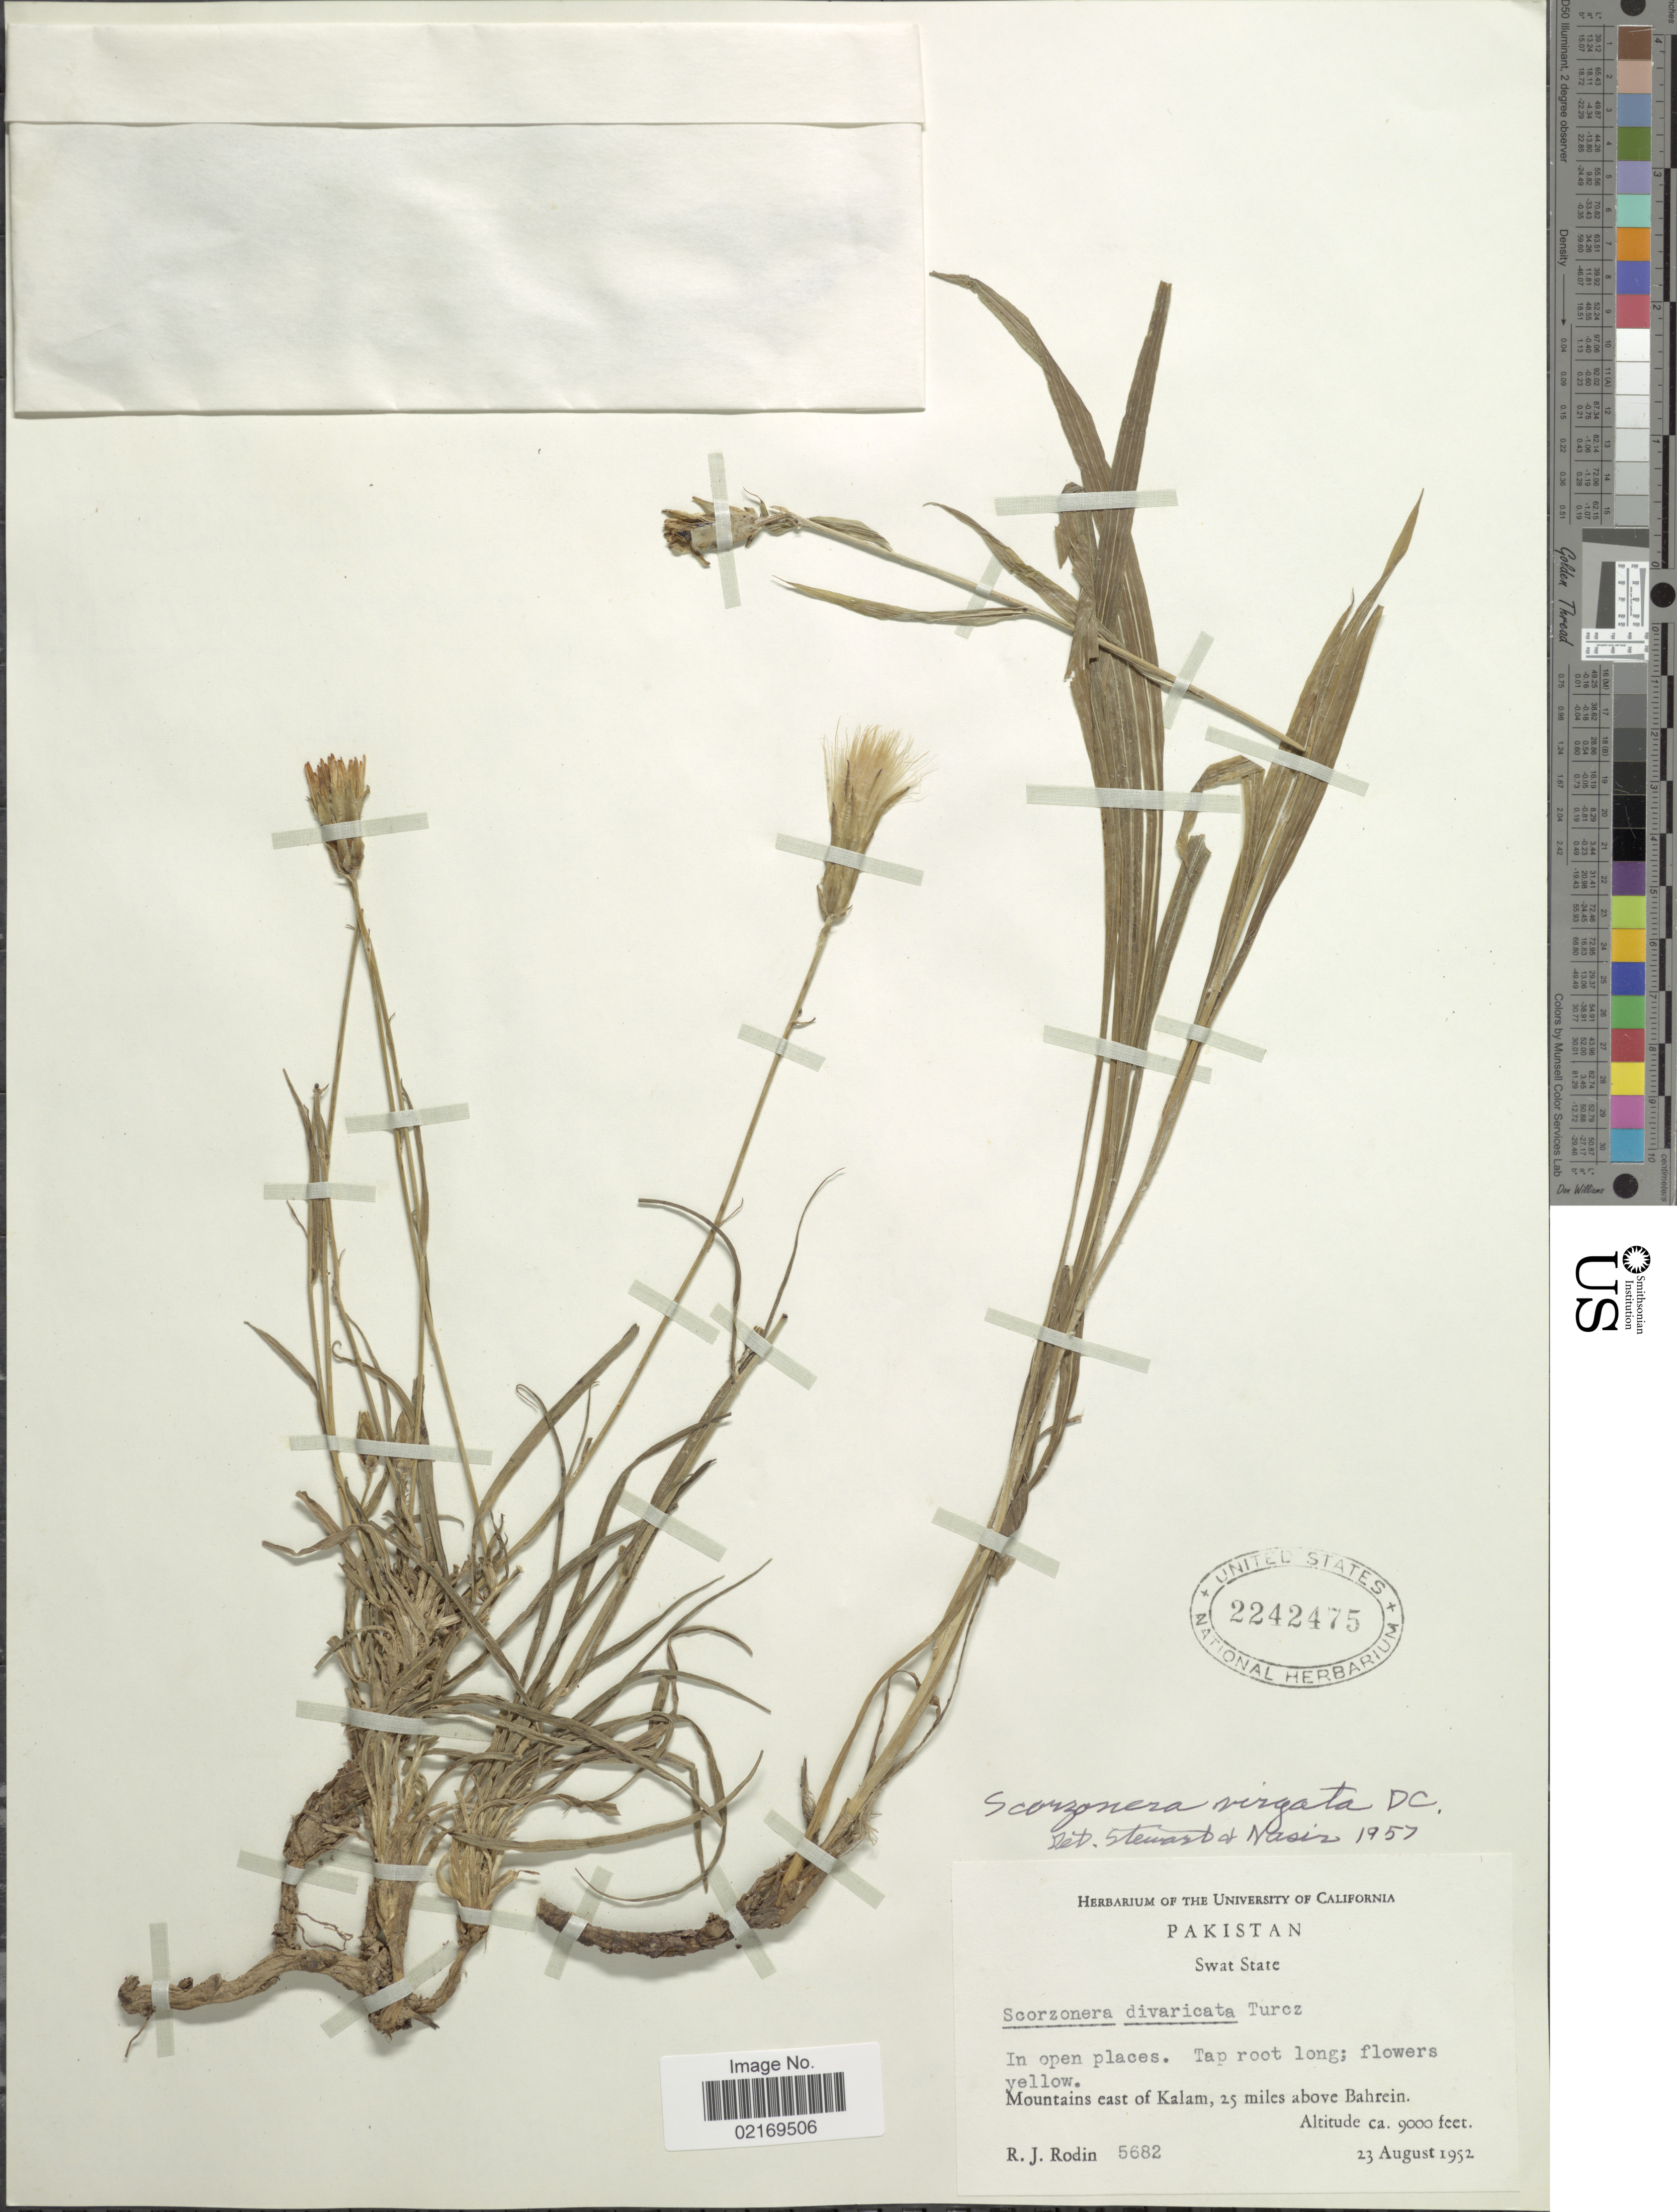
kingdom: Plantae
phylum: Tracheophyta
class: Magnoliopsida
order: Asterales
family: Asteraceae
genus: Scorzonera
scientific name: Scorzonera virgata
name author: DC.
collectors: R. J. Rodin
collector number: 5682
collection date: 1952-08-23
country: Pakistan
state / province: Khyber Pakhtunkhwa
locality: Swat State, Mountains east of Kalam, 25 miles above Bahrein.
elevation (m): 2743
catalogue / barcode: US 2242475